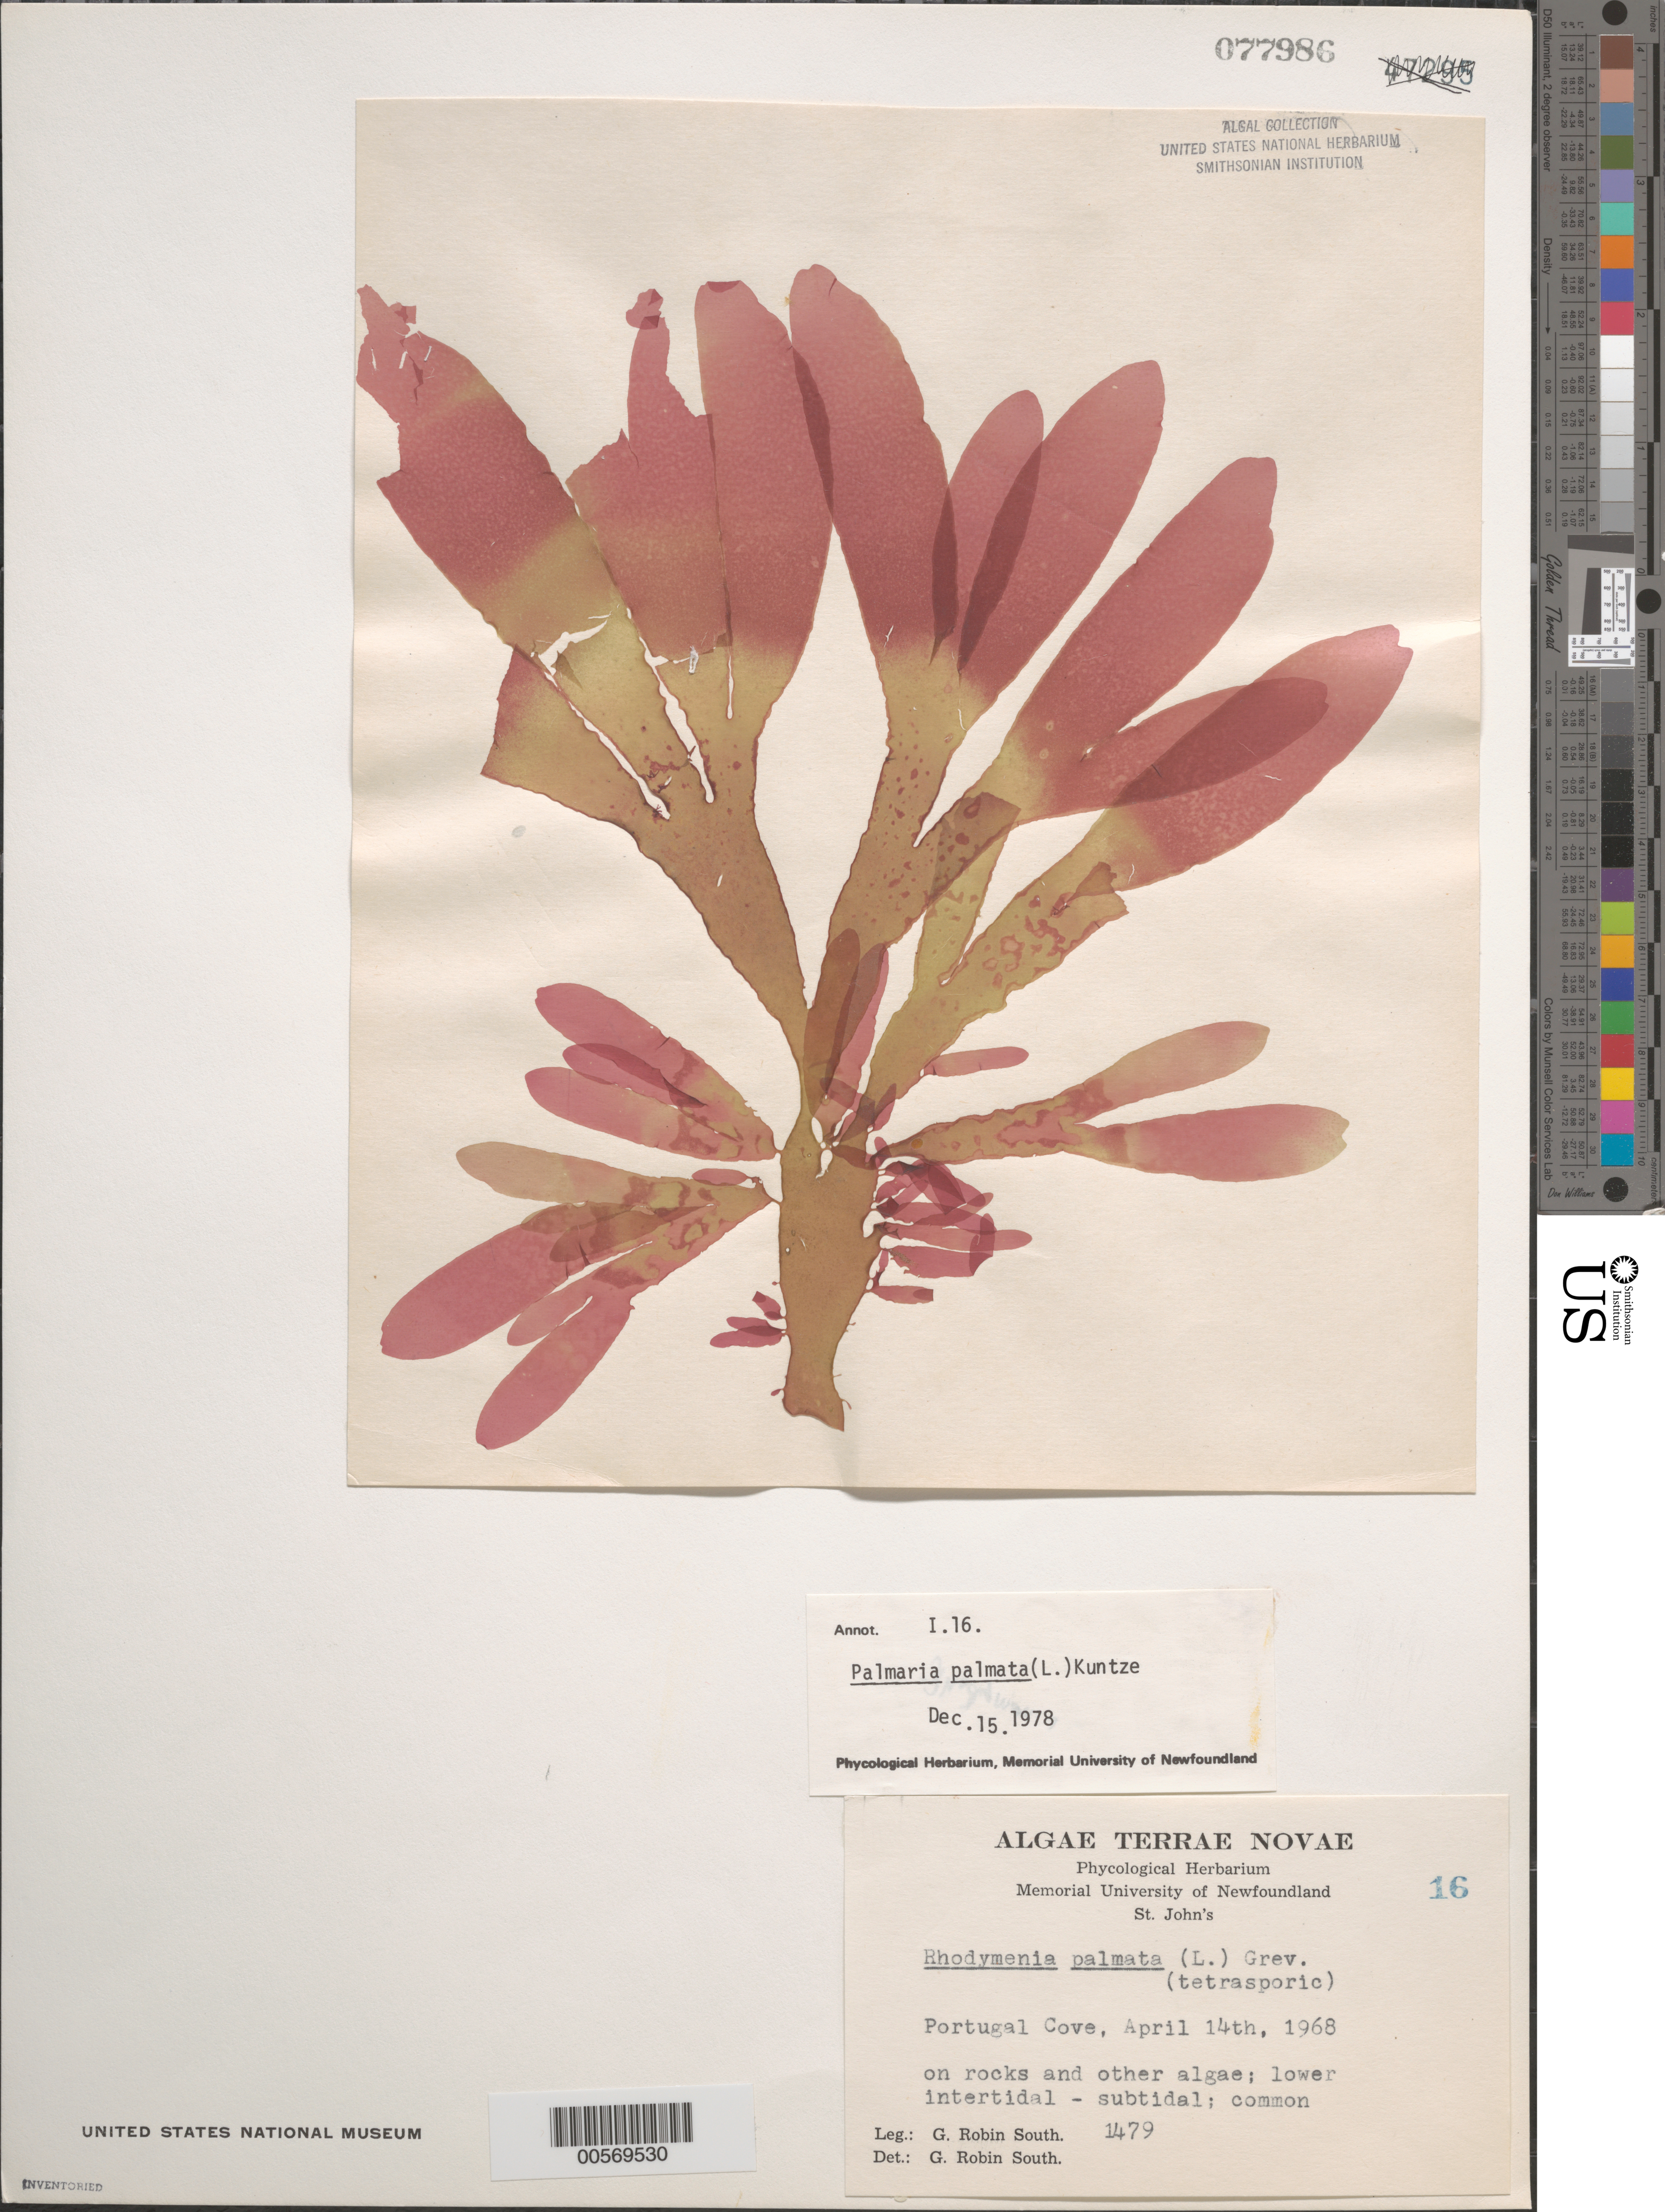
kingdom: Plantae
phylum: Rhodophyta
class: Florideophyceae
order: Palmariales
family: Palmariaceae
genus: Palmaria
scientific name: Palmaria palmata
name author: (L.) F. Weber & D. Mohr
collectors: G. R. South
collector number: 1479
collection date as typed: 14 Apr 1968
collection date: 1968-04-14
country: Canada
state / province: Newfoundland and Labrador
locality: Portugal Cove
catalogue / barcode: US 77986